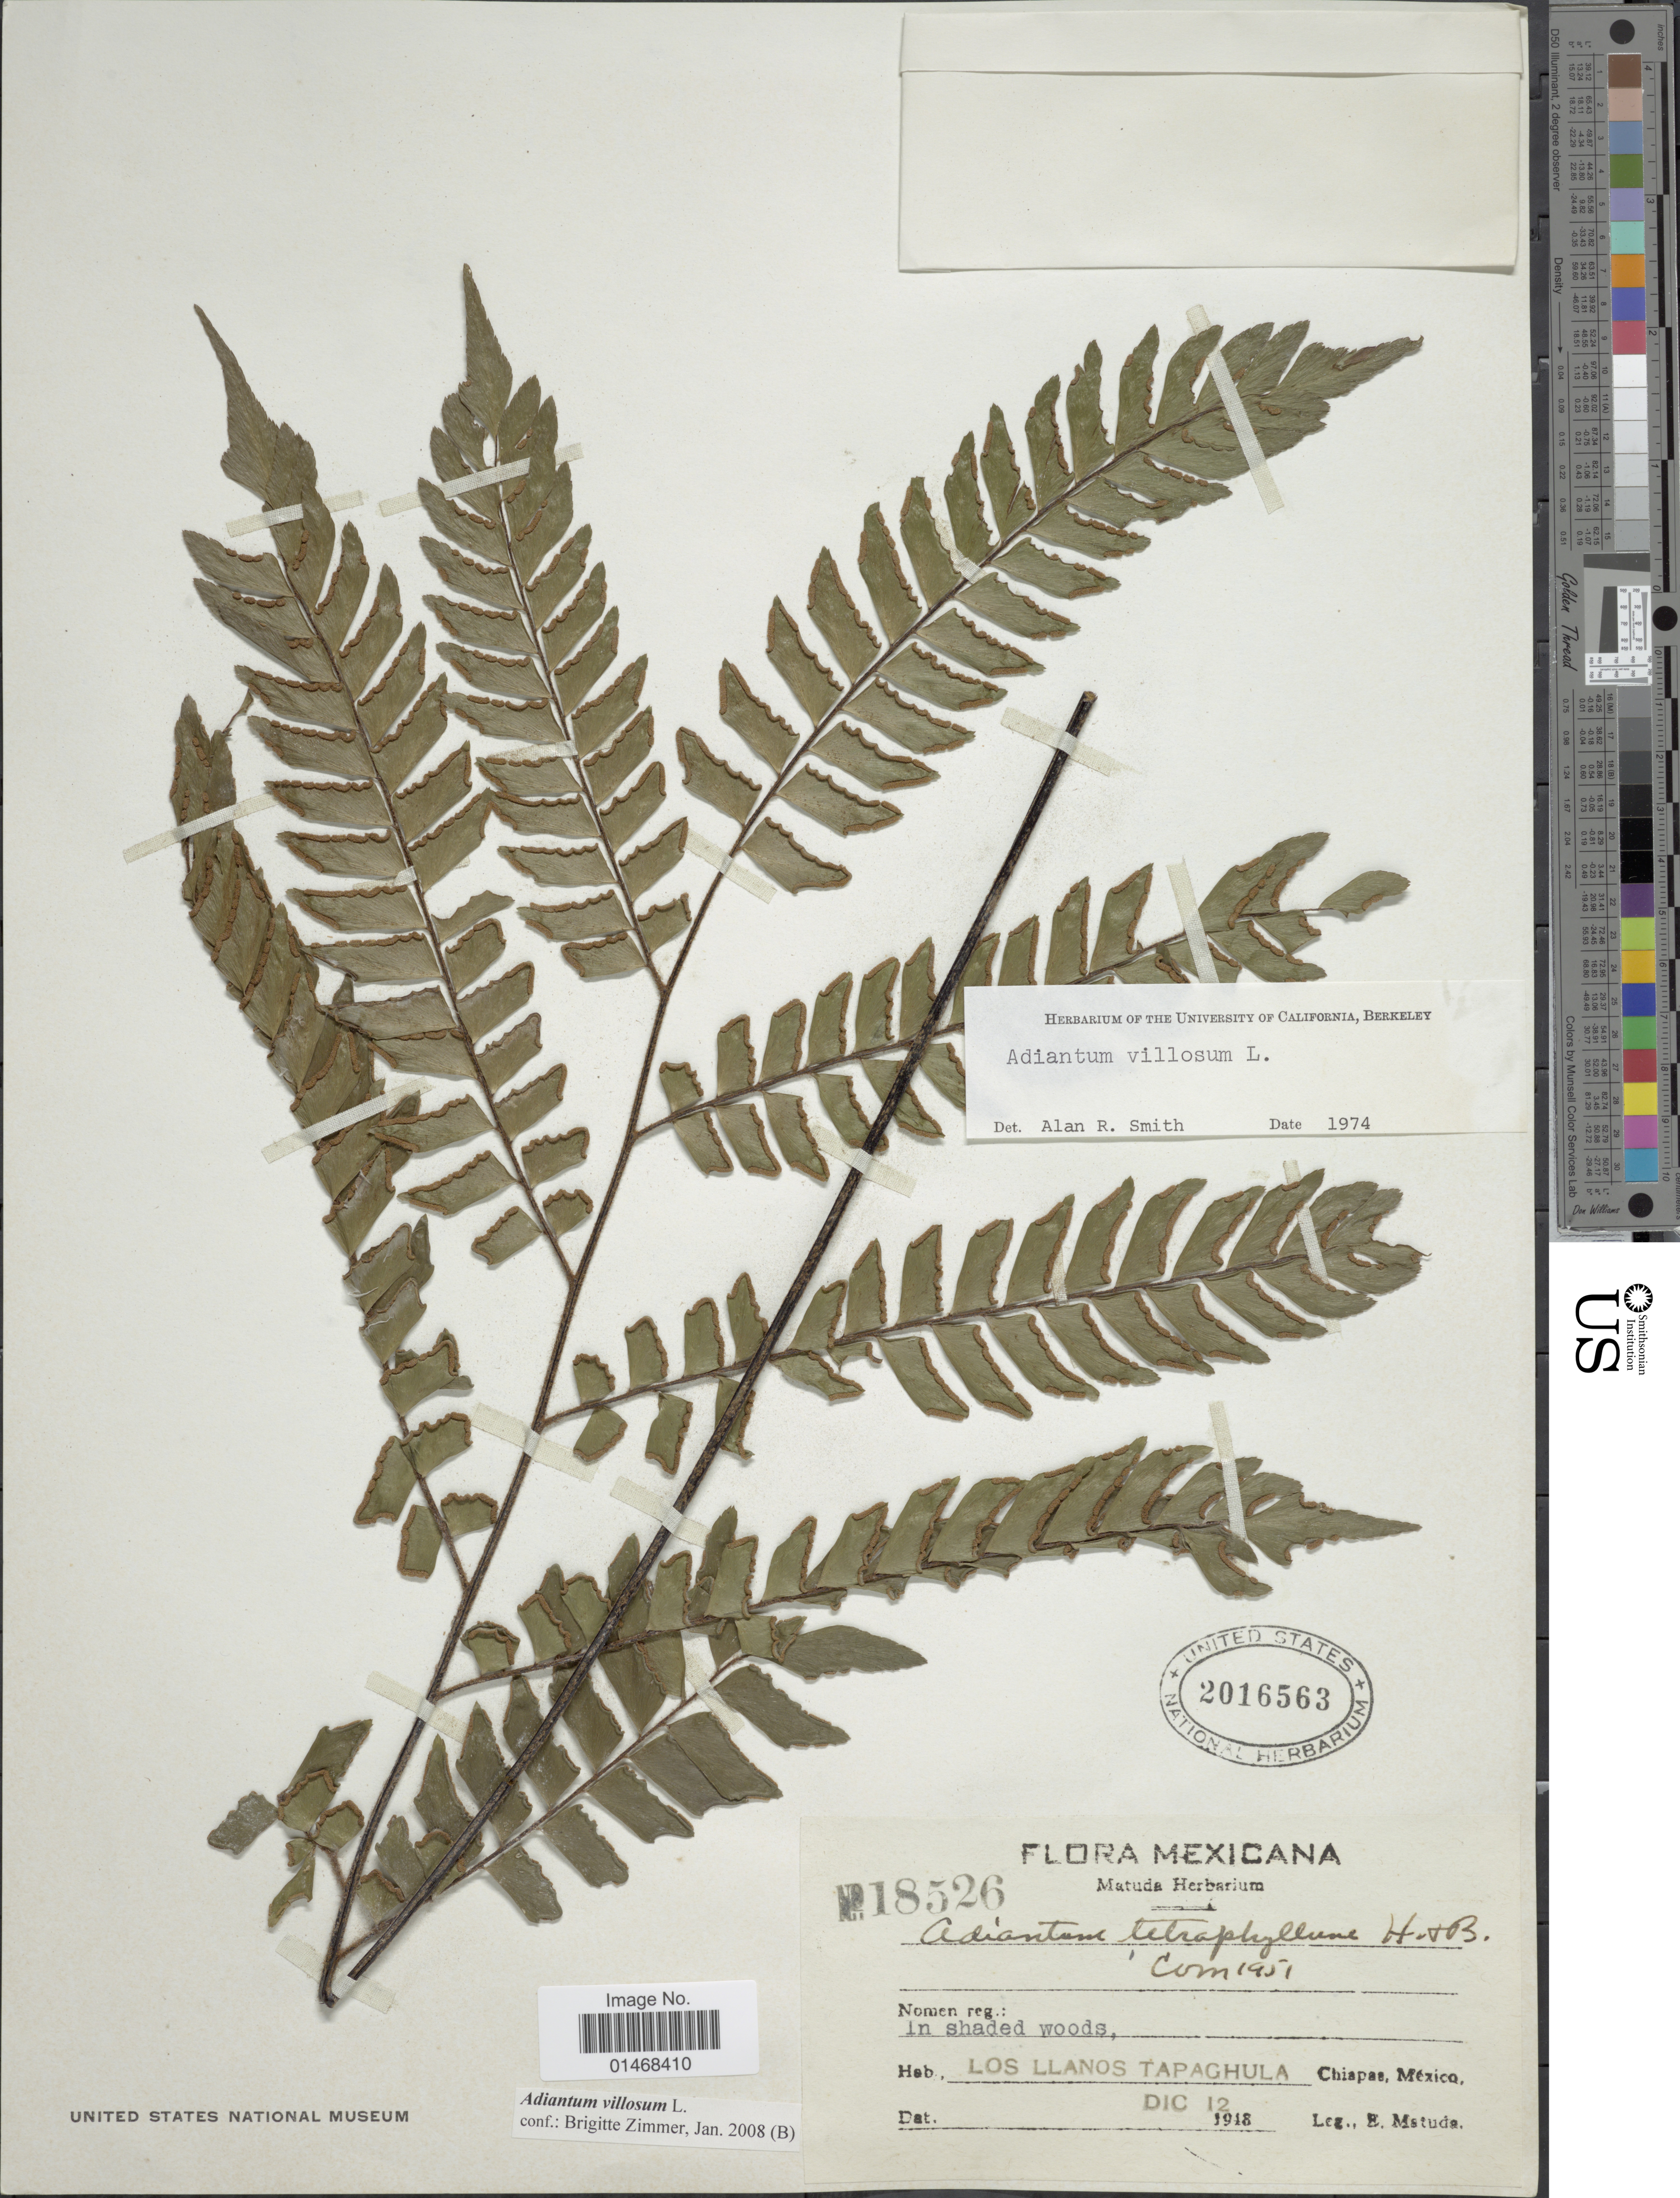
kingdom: Plantae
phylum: Tracheophyta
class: Polypodiopsida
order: Polypodiales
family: Pteridaceae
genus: Adiantum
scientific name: Adiantum villosum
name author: L.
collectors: E. Matuda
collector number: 18526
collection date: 1948-12-12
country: Mexico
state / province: Chiapas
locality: Los LLanos Tapaghula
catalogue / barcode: US 2016563